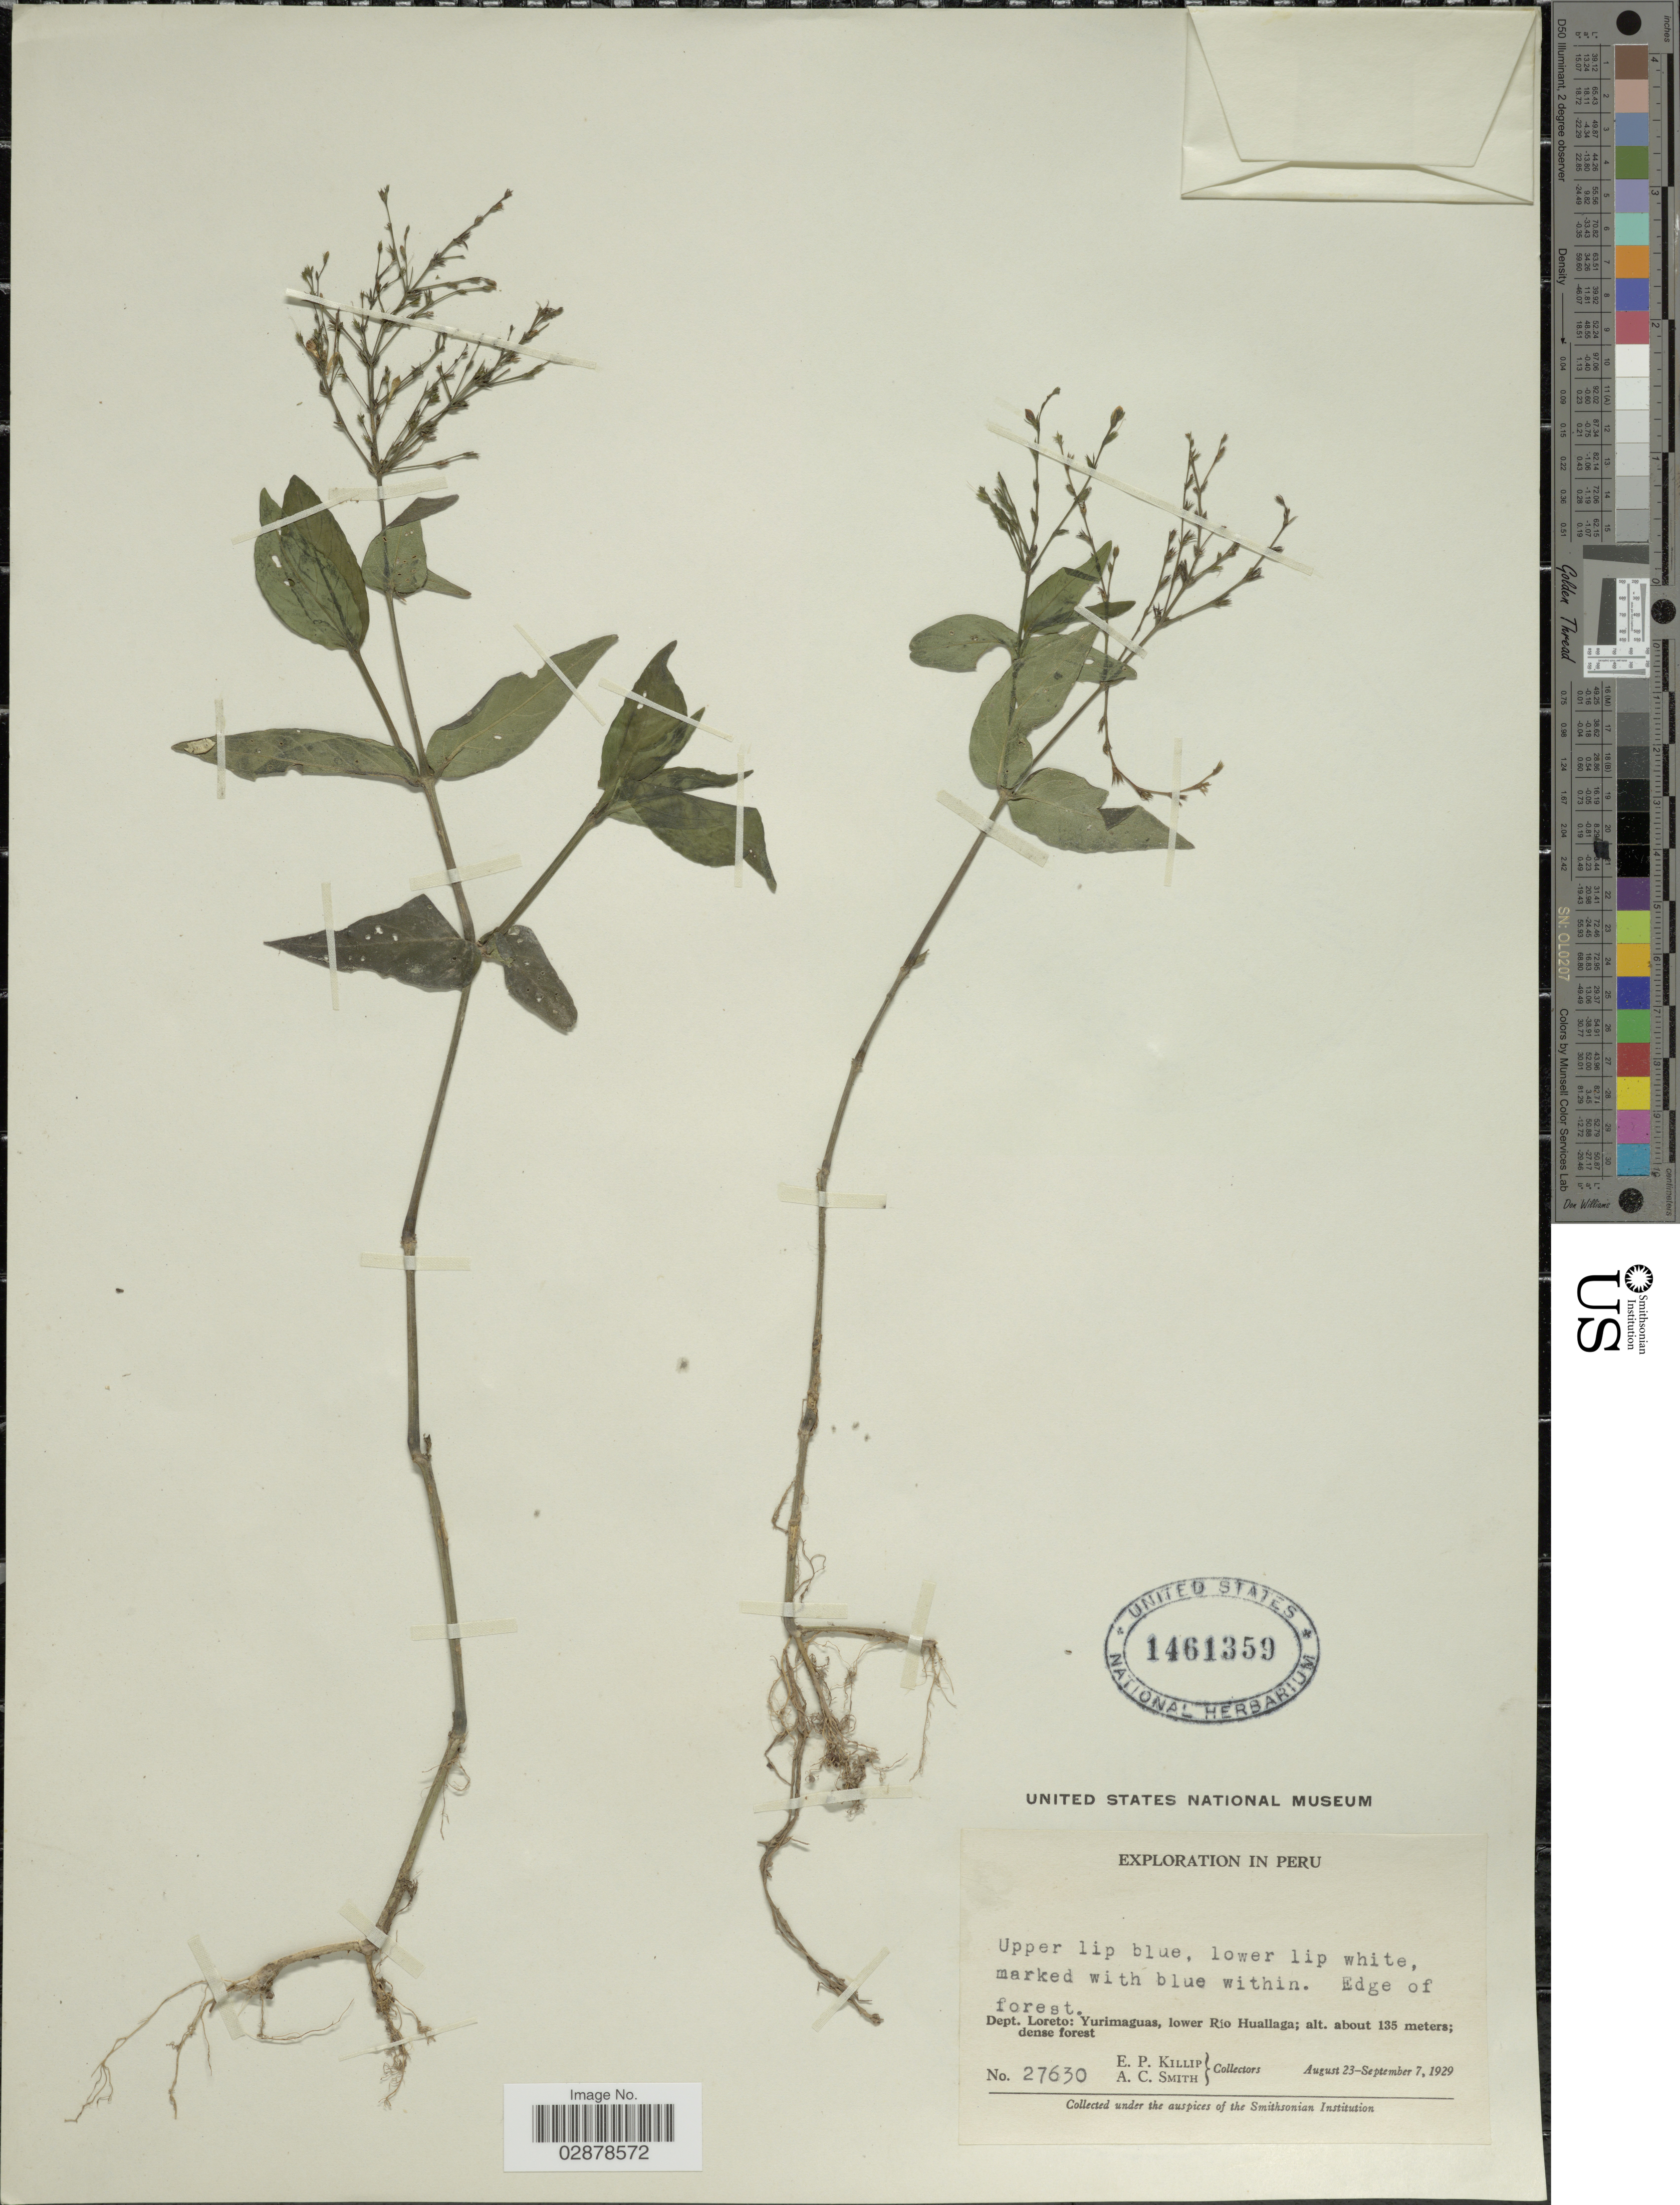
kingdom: Plantae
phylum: Tracheophyta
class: Magnoliopsida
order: Lamiales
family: Acanthaceae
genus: Justicia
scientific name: Justicia comata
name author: (L.) Lam.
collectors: E. P. Killip & A. C. Smith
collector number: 27630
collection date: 1929-08-23/1929-09-07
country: Peru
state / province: Loreto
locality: Yurimaguas, lower Rio Huallaga.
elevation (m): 135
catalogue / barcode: US 1461359